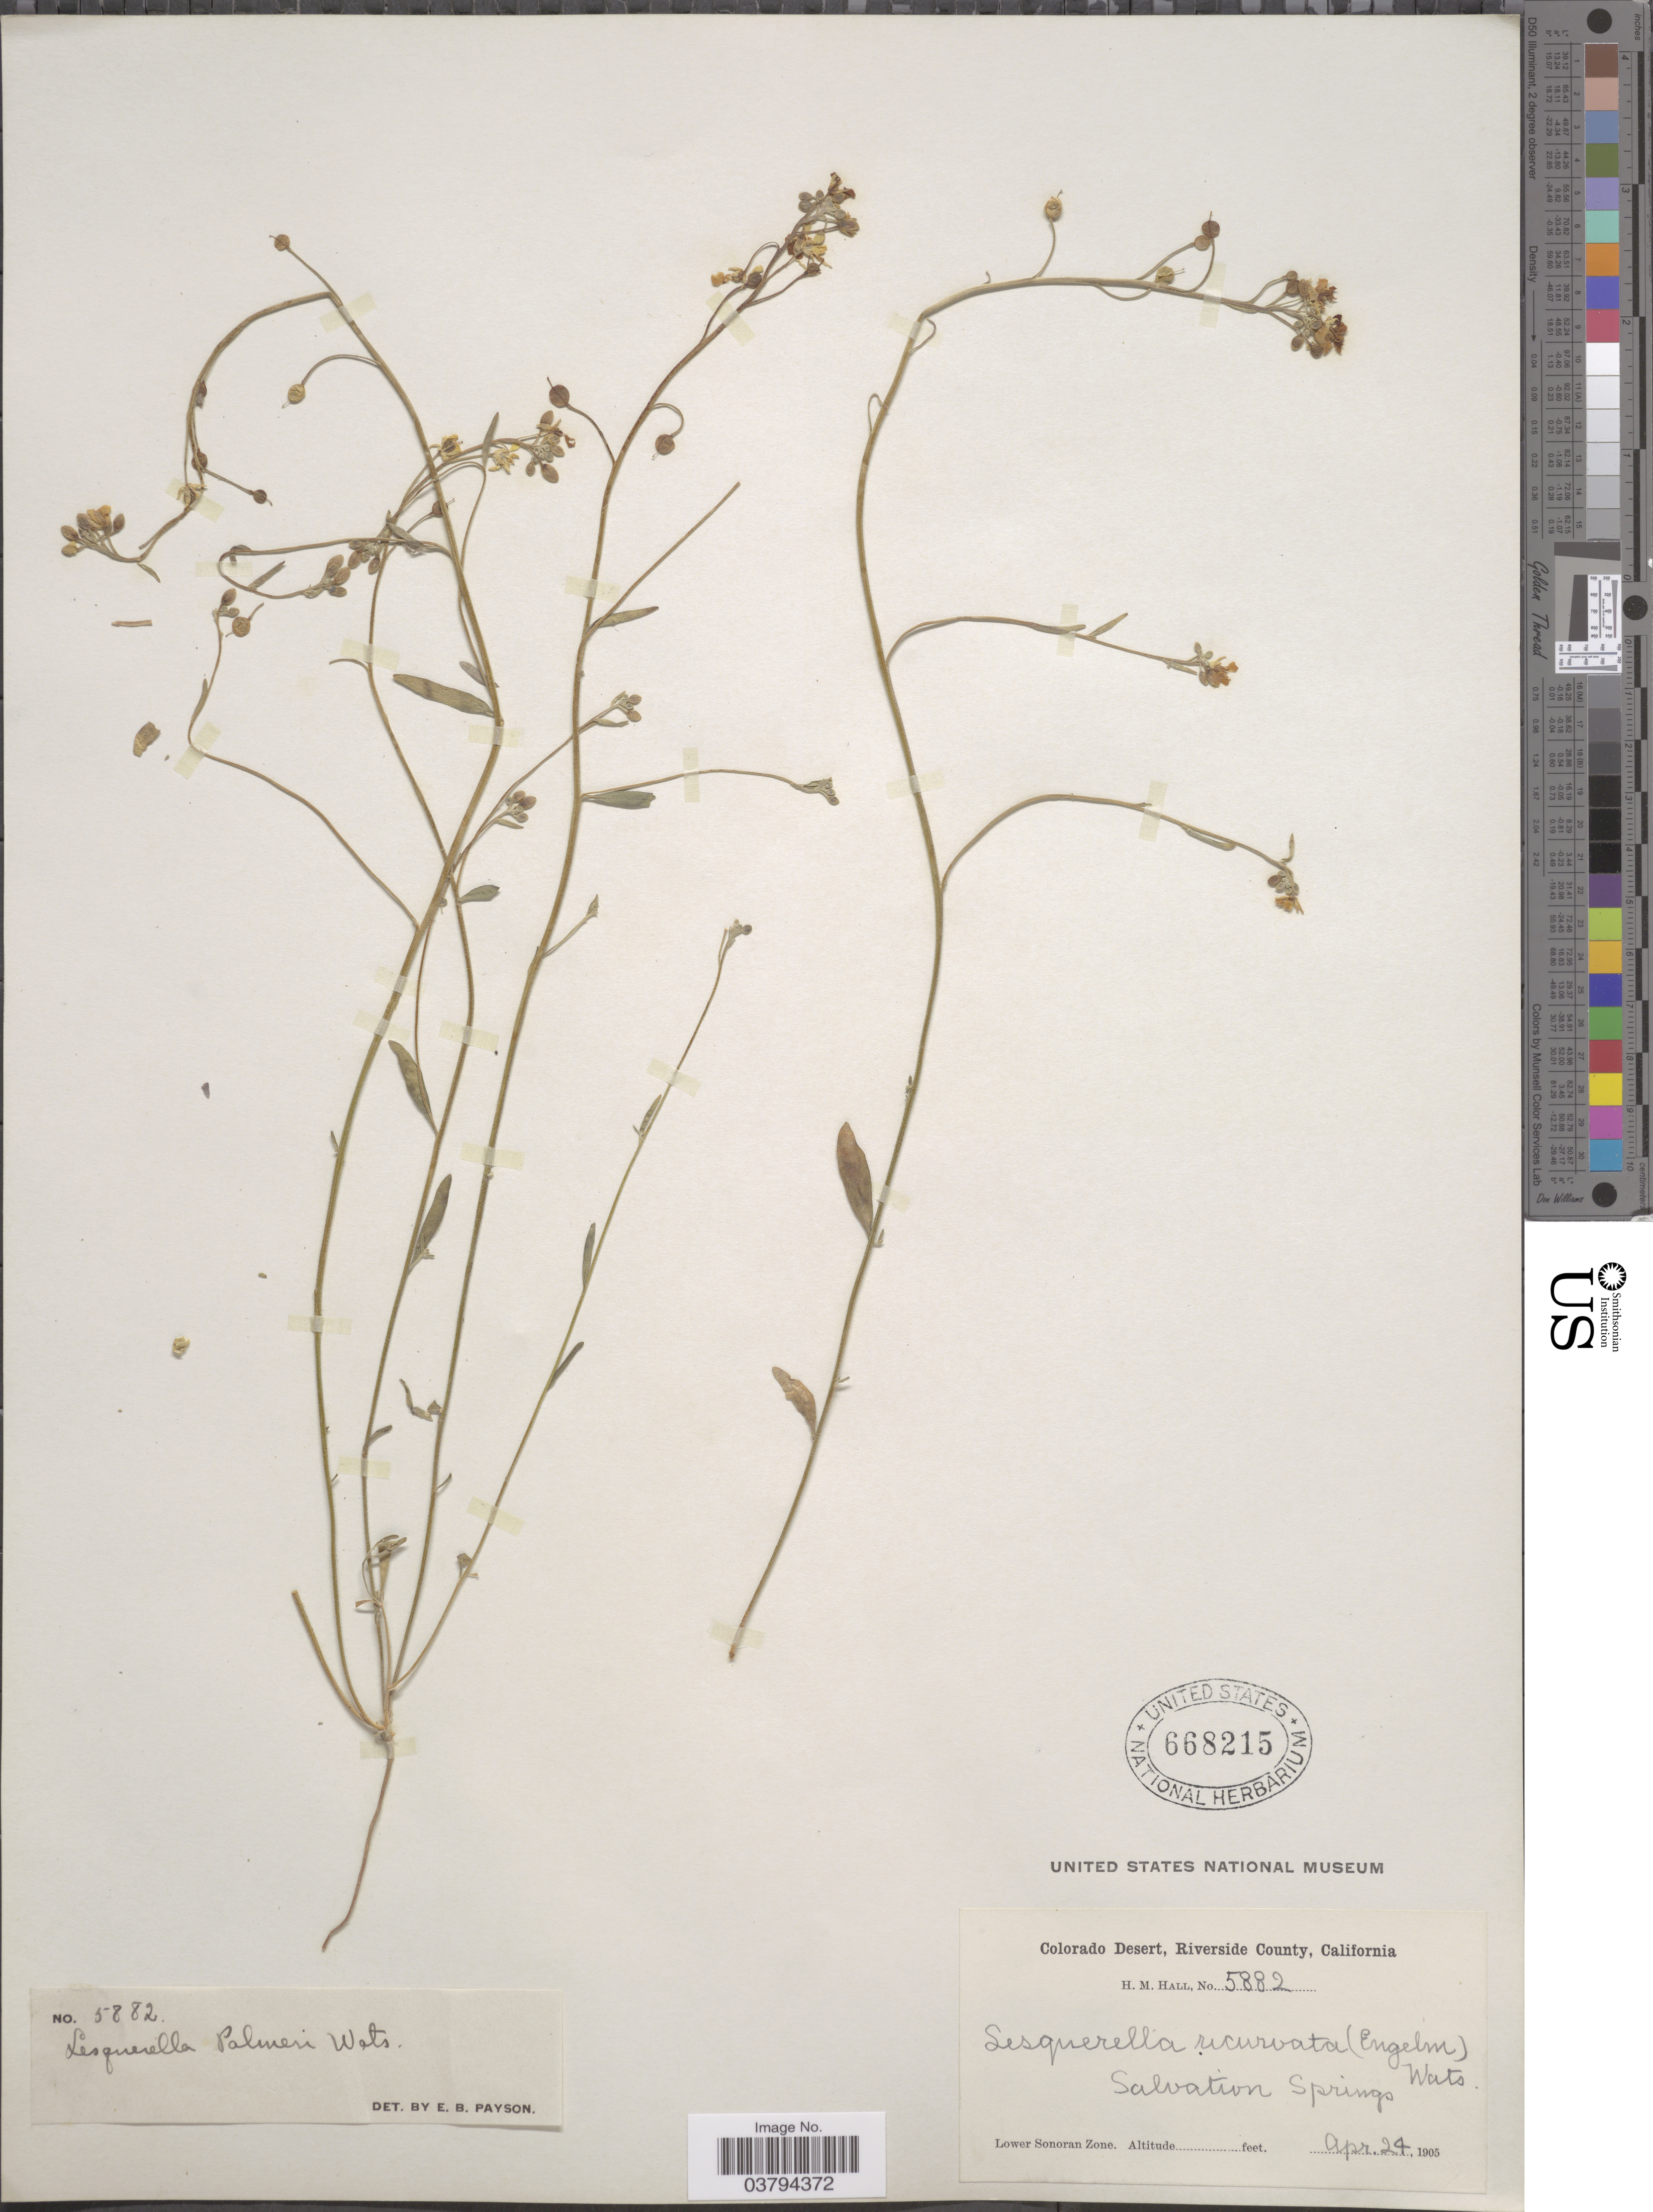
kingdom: Plantae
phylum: Tracheophyta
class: Magnoliopsida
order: Brassicales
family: Brassicaceae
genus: Lesquerella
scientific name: Lesquerella tenella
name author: A. Nelson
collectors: H. M. Hall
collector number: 5882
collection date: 1905-04-24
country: United States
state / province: California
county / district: Riverside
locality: Colorado Desert, Riverside County. Salvation Springs. Lower Sonoran Zone.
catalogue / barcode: US 668215